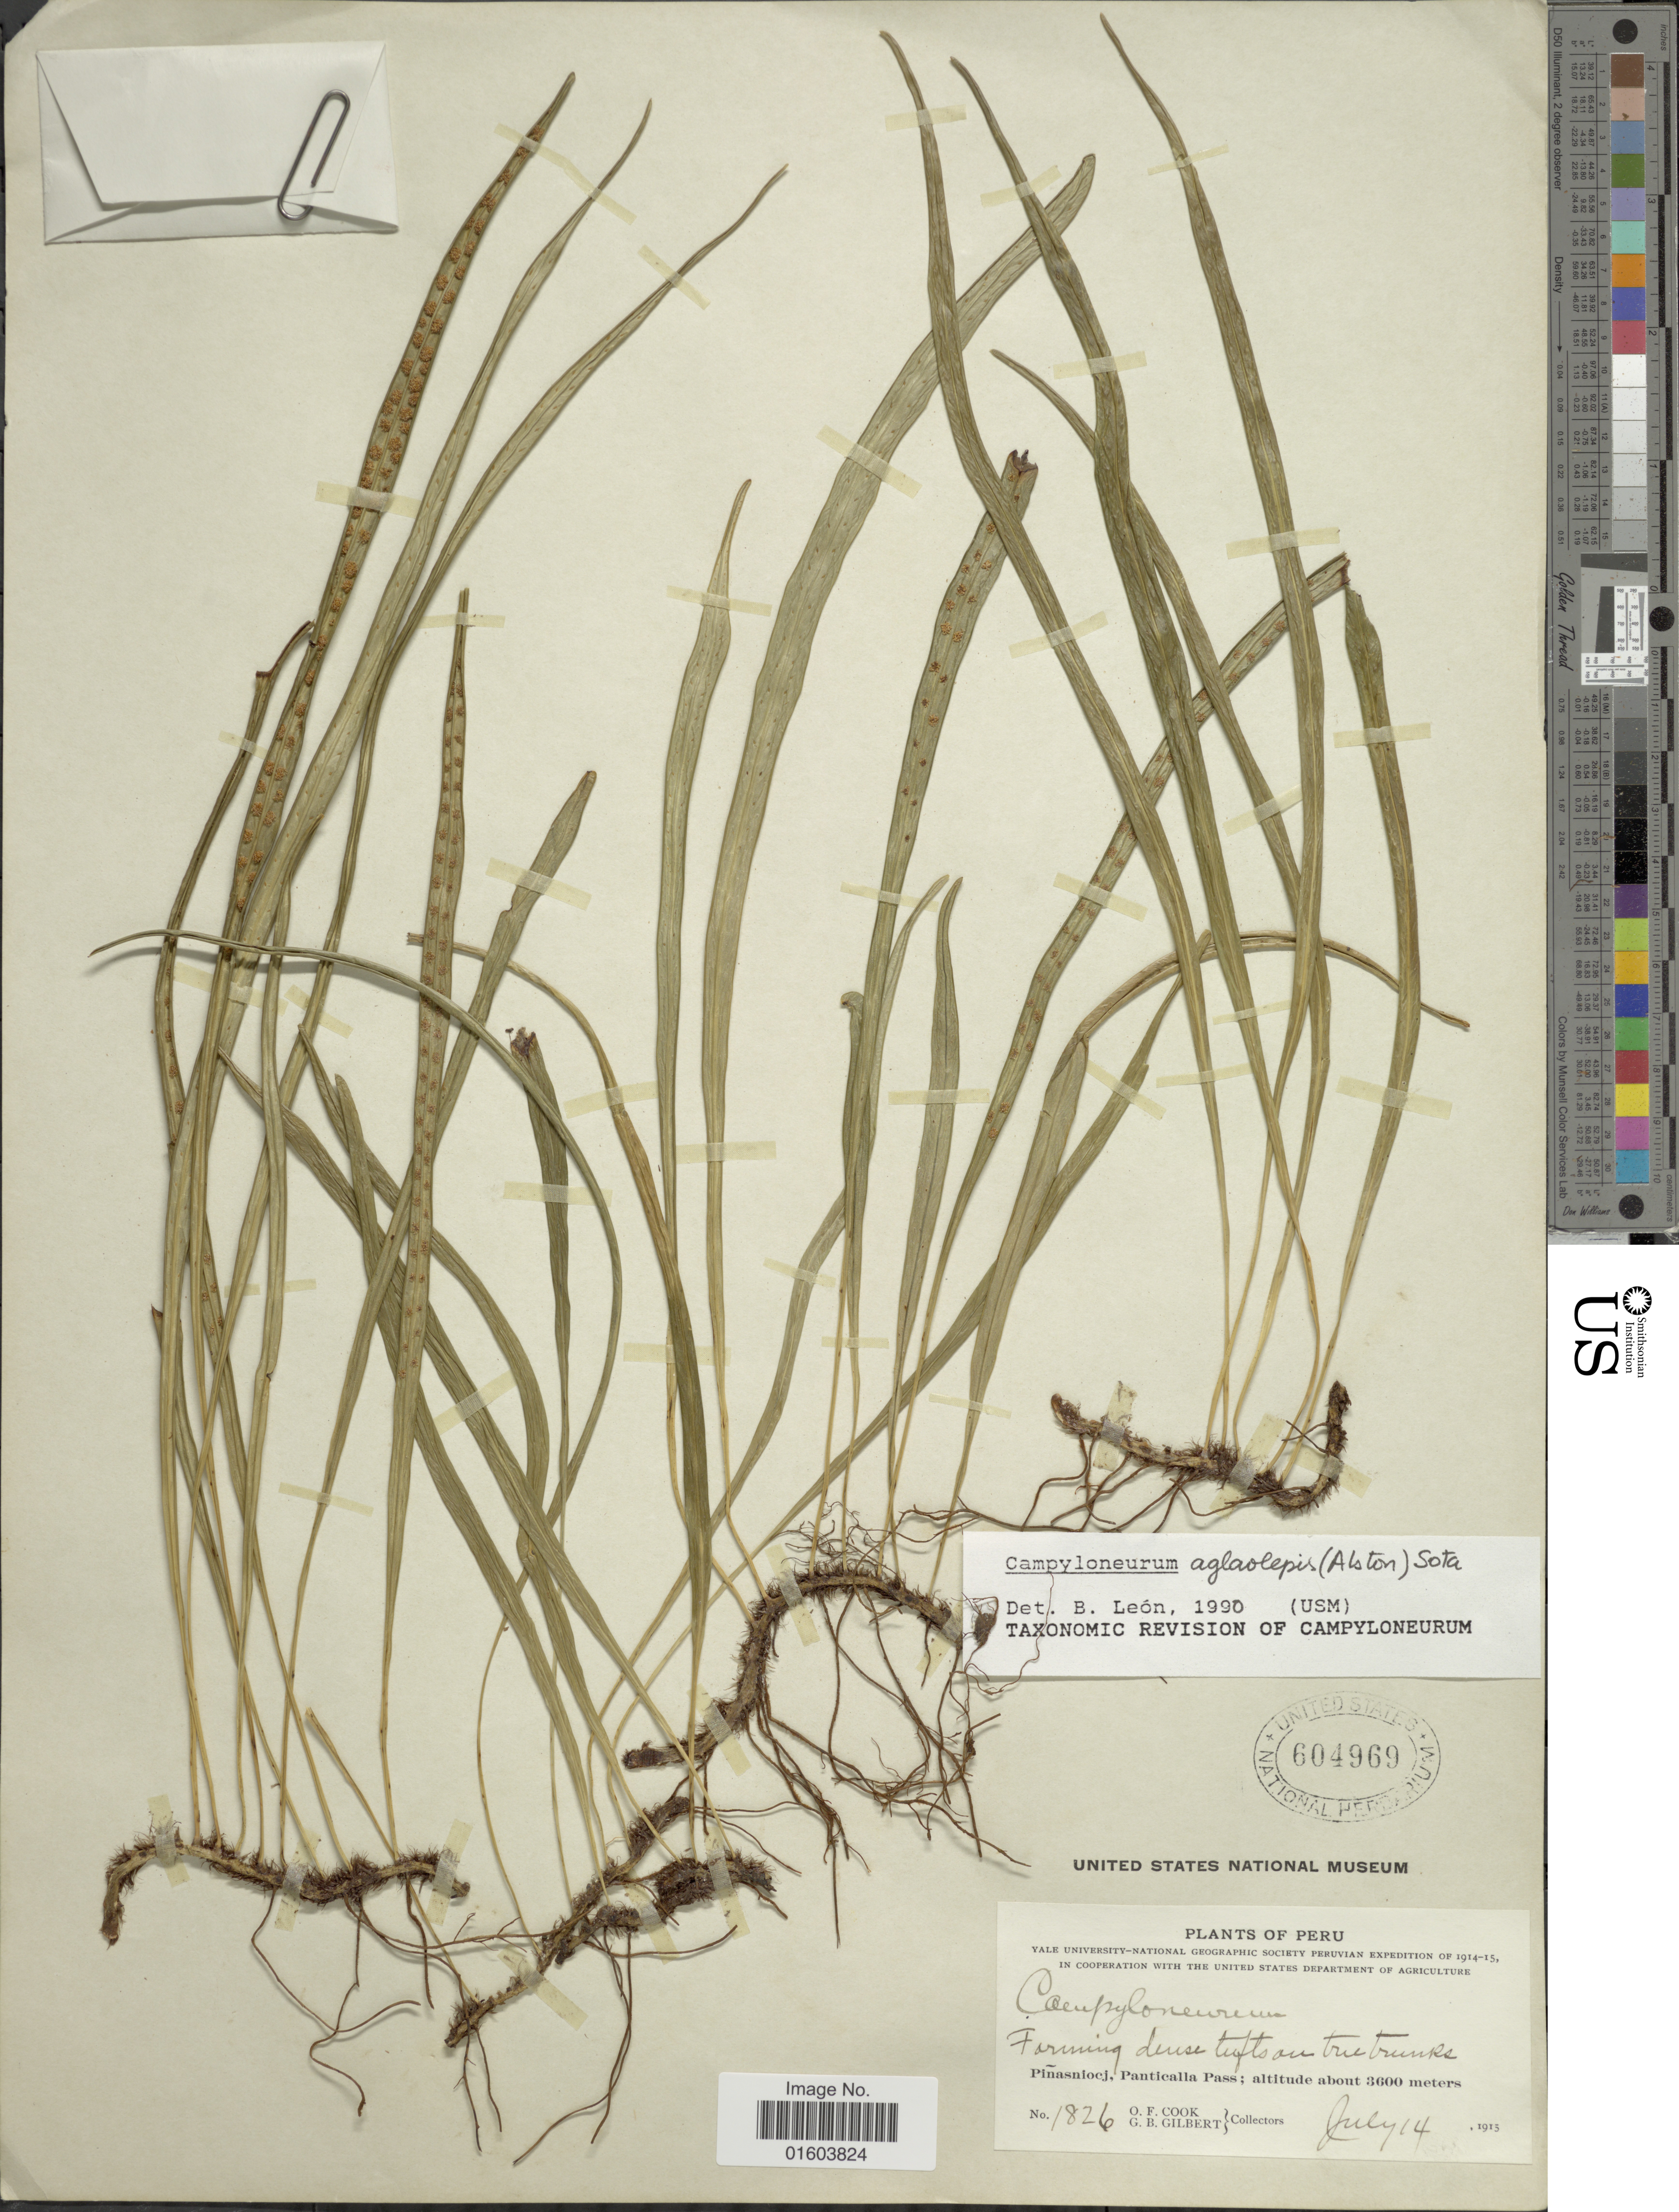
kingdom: Plantae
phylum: Tracheophyta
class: Polypodiopsida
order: Polypodiales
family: Polypodiaceae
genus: Campyloneurum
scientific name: Campyloneurum aglaolepis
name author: (Alston) Sota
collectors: O. F. Cook & G. B. Gilbert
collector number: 1826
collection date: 1915-07-14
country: Peru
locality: Pinasniocj, Panticalla Pass.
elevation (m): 3600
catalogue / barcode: US 604969